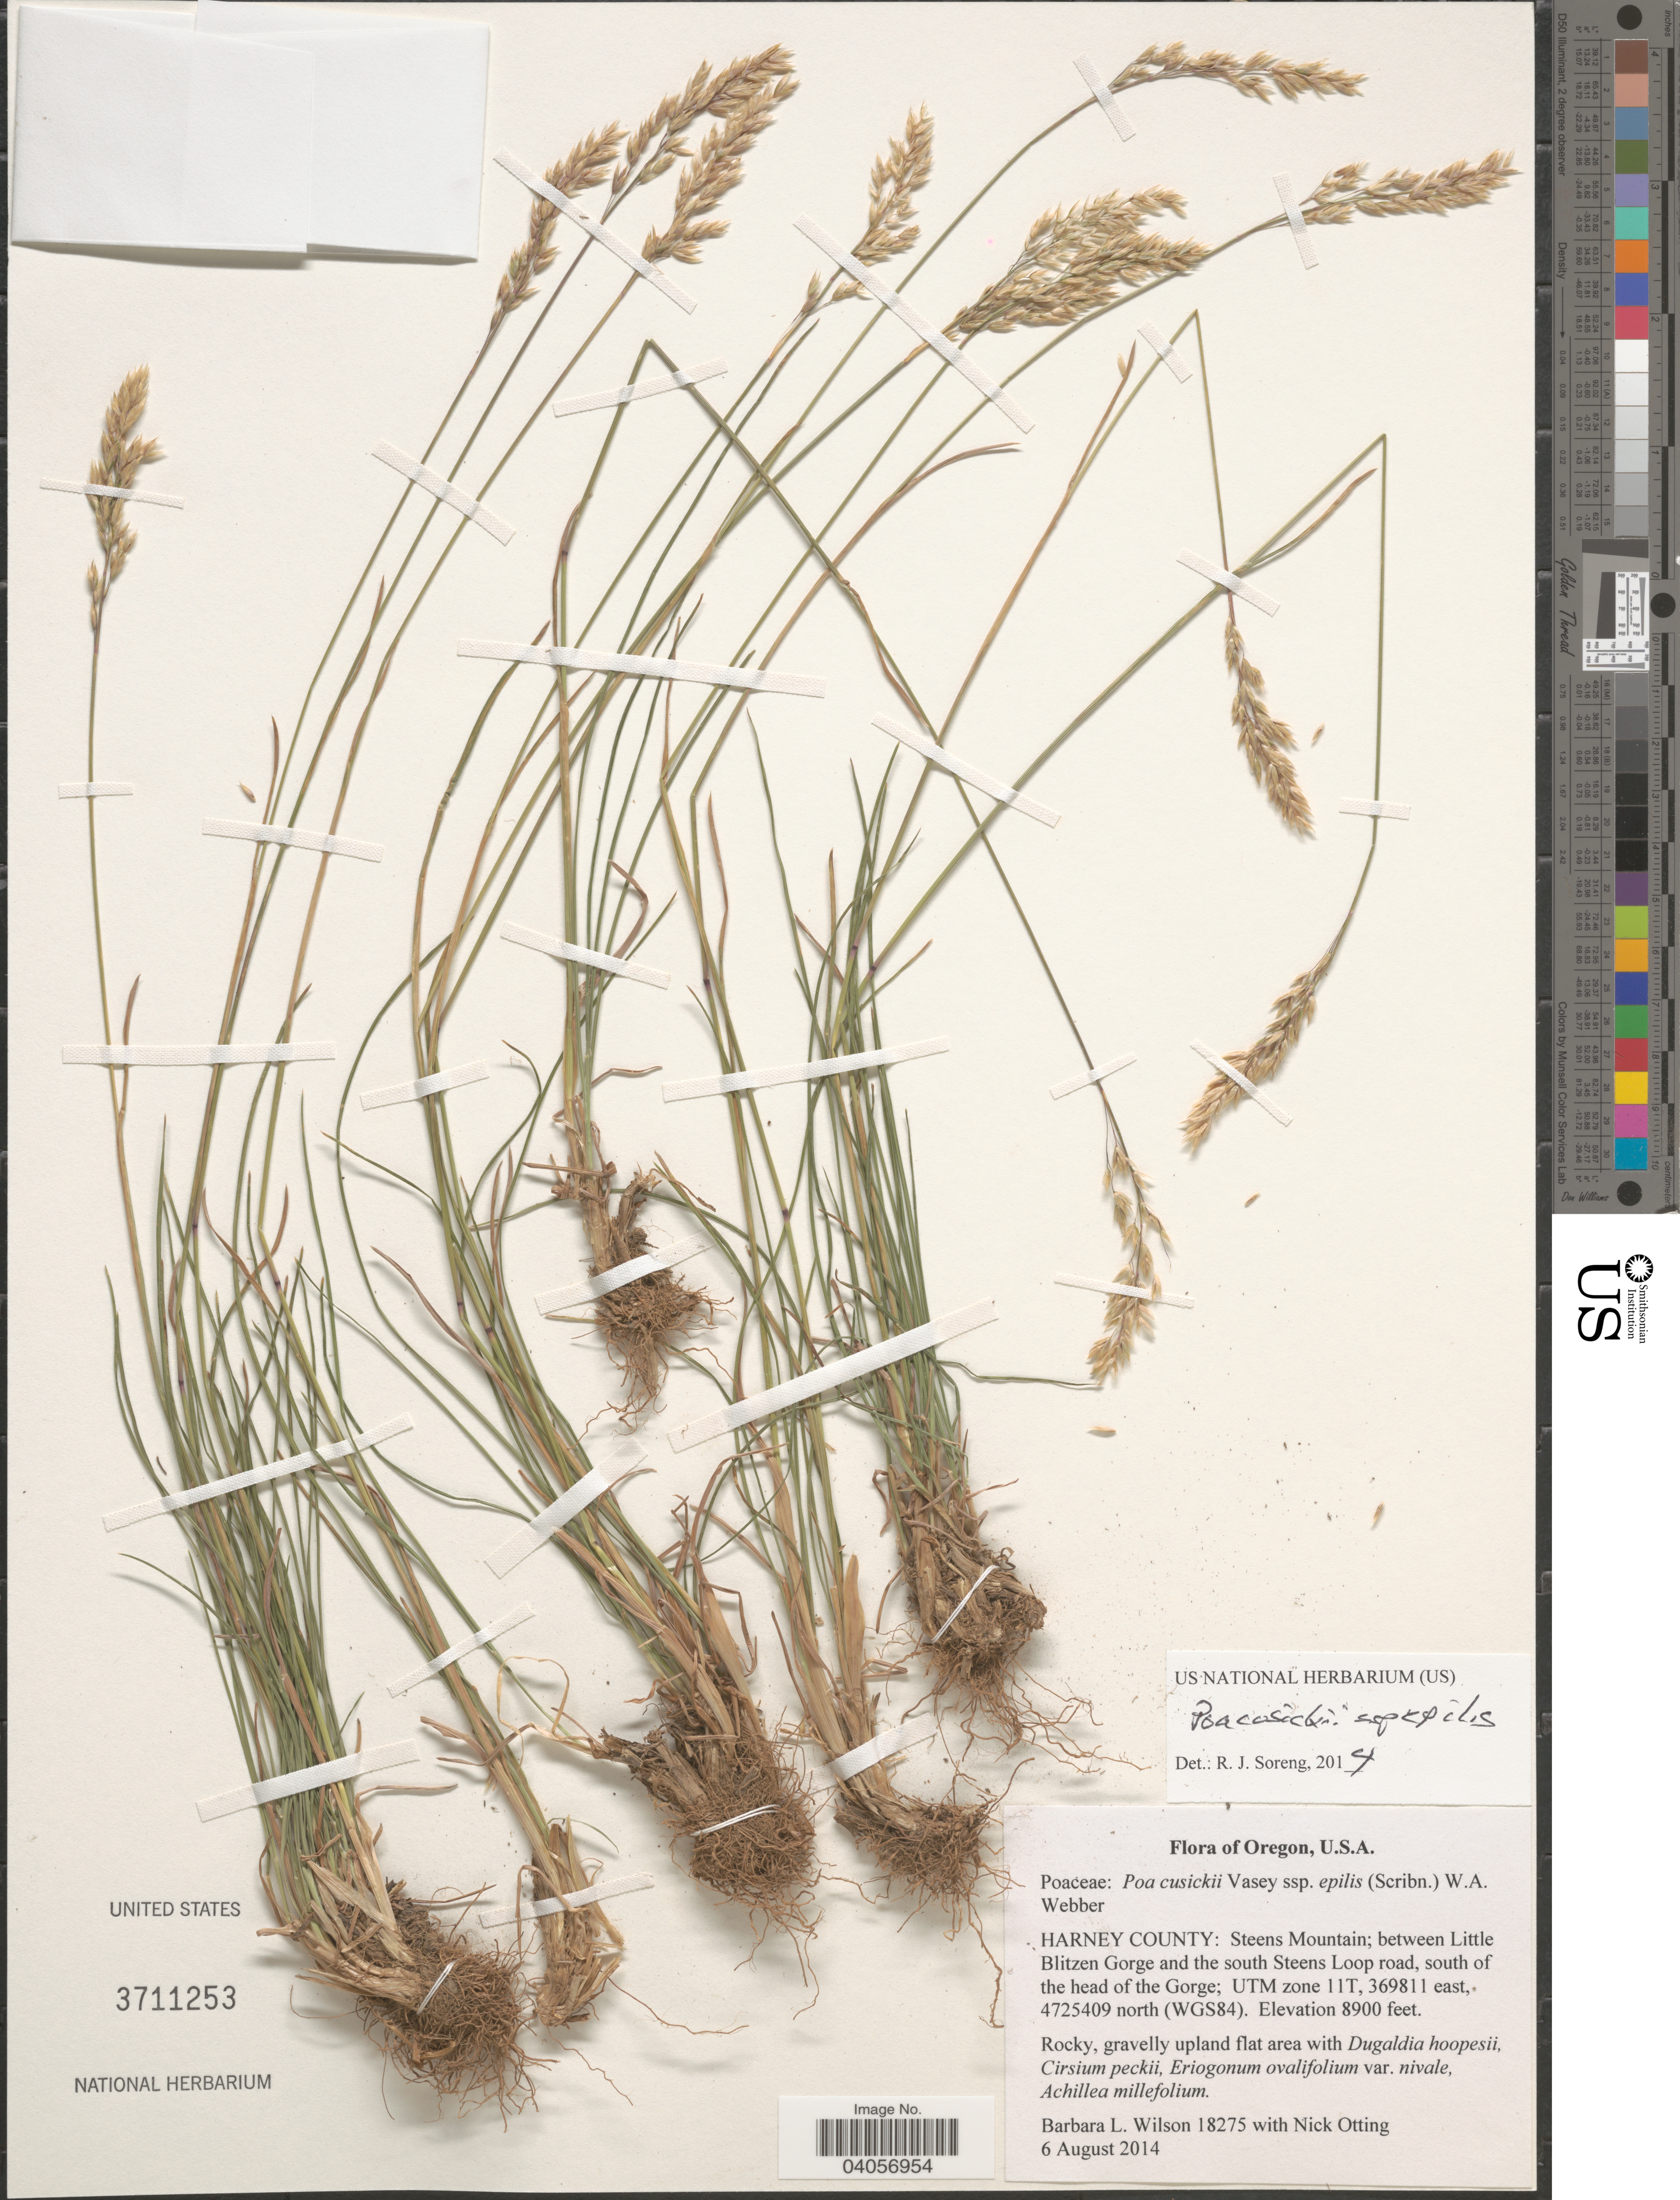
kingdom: Plantae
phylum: Tracheophyta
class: Liliopsida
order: Poales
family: Poaceae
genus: Poa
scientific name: Poa cusickii subsp. epilis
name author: (Scribn.) W.A. Weber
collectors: B. L. Wilson & N. Otting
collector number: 18275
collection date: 2014-08-06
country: United States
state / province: Oregon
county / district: Harney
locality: Harney County: Steens Mountain; between Little Blitzen Gorge and the south Steens Loop road, south of the head of the Gorge; UTM Zone 11T (WGS84).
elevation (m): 2713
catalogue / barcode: US 3711253